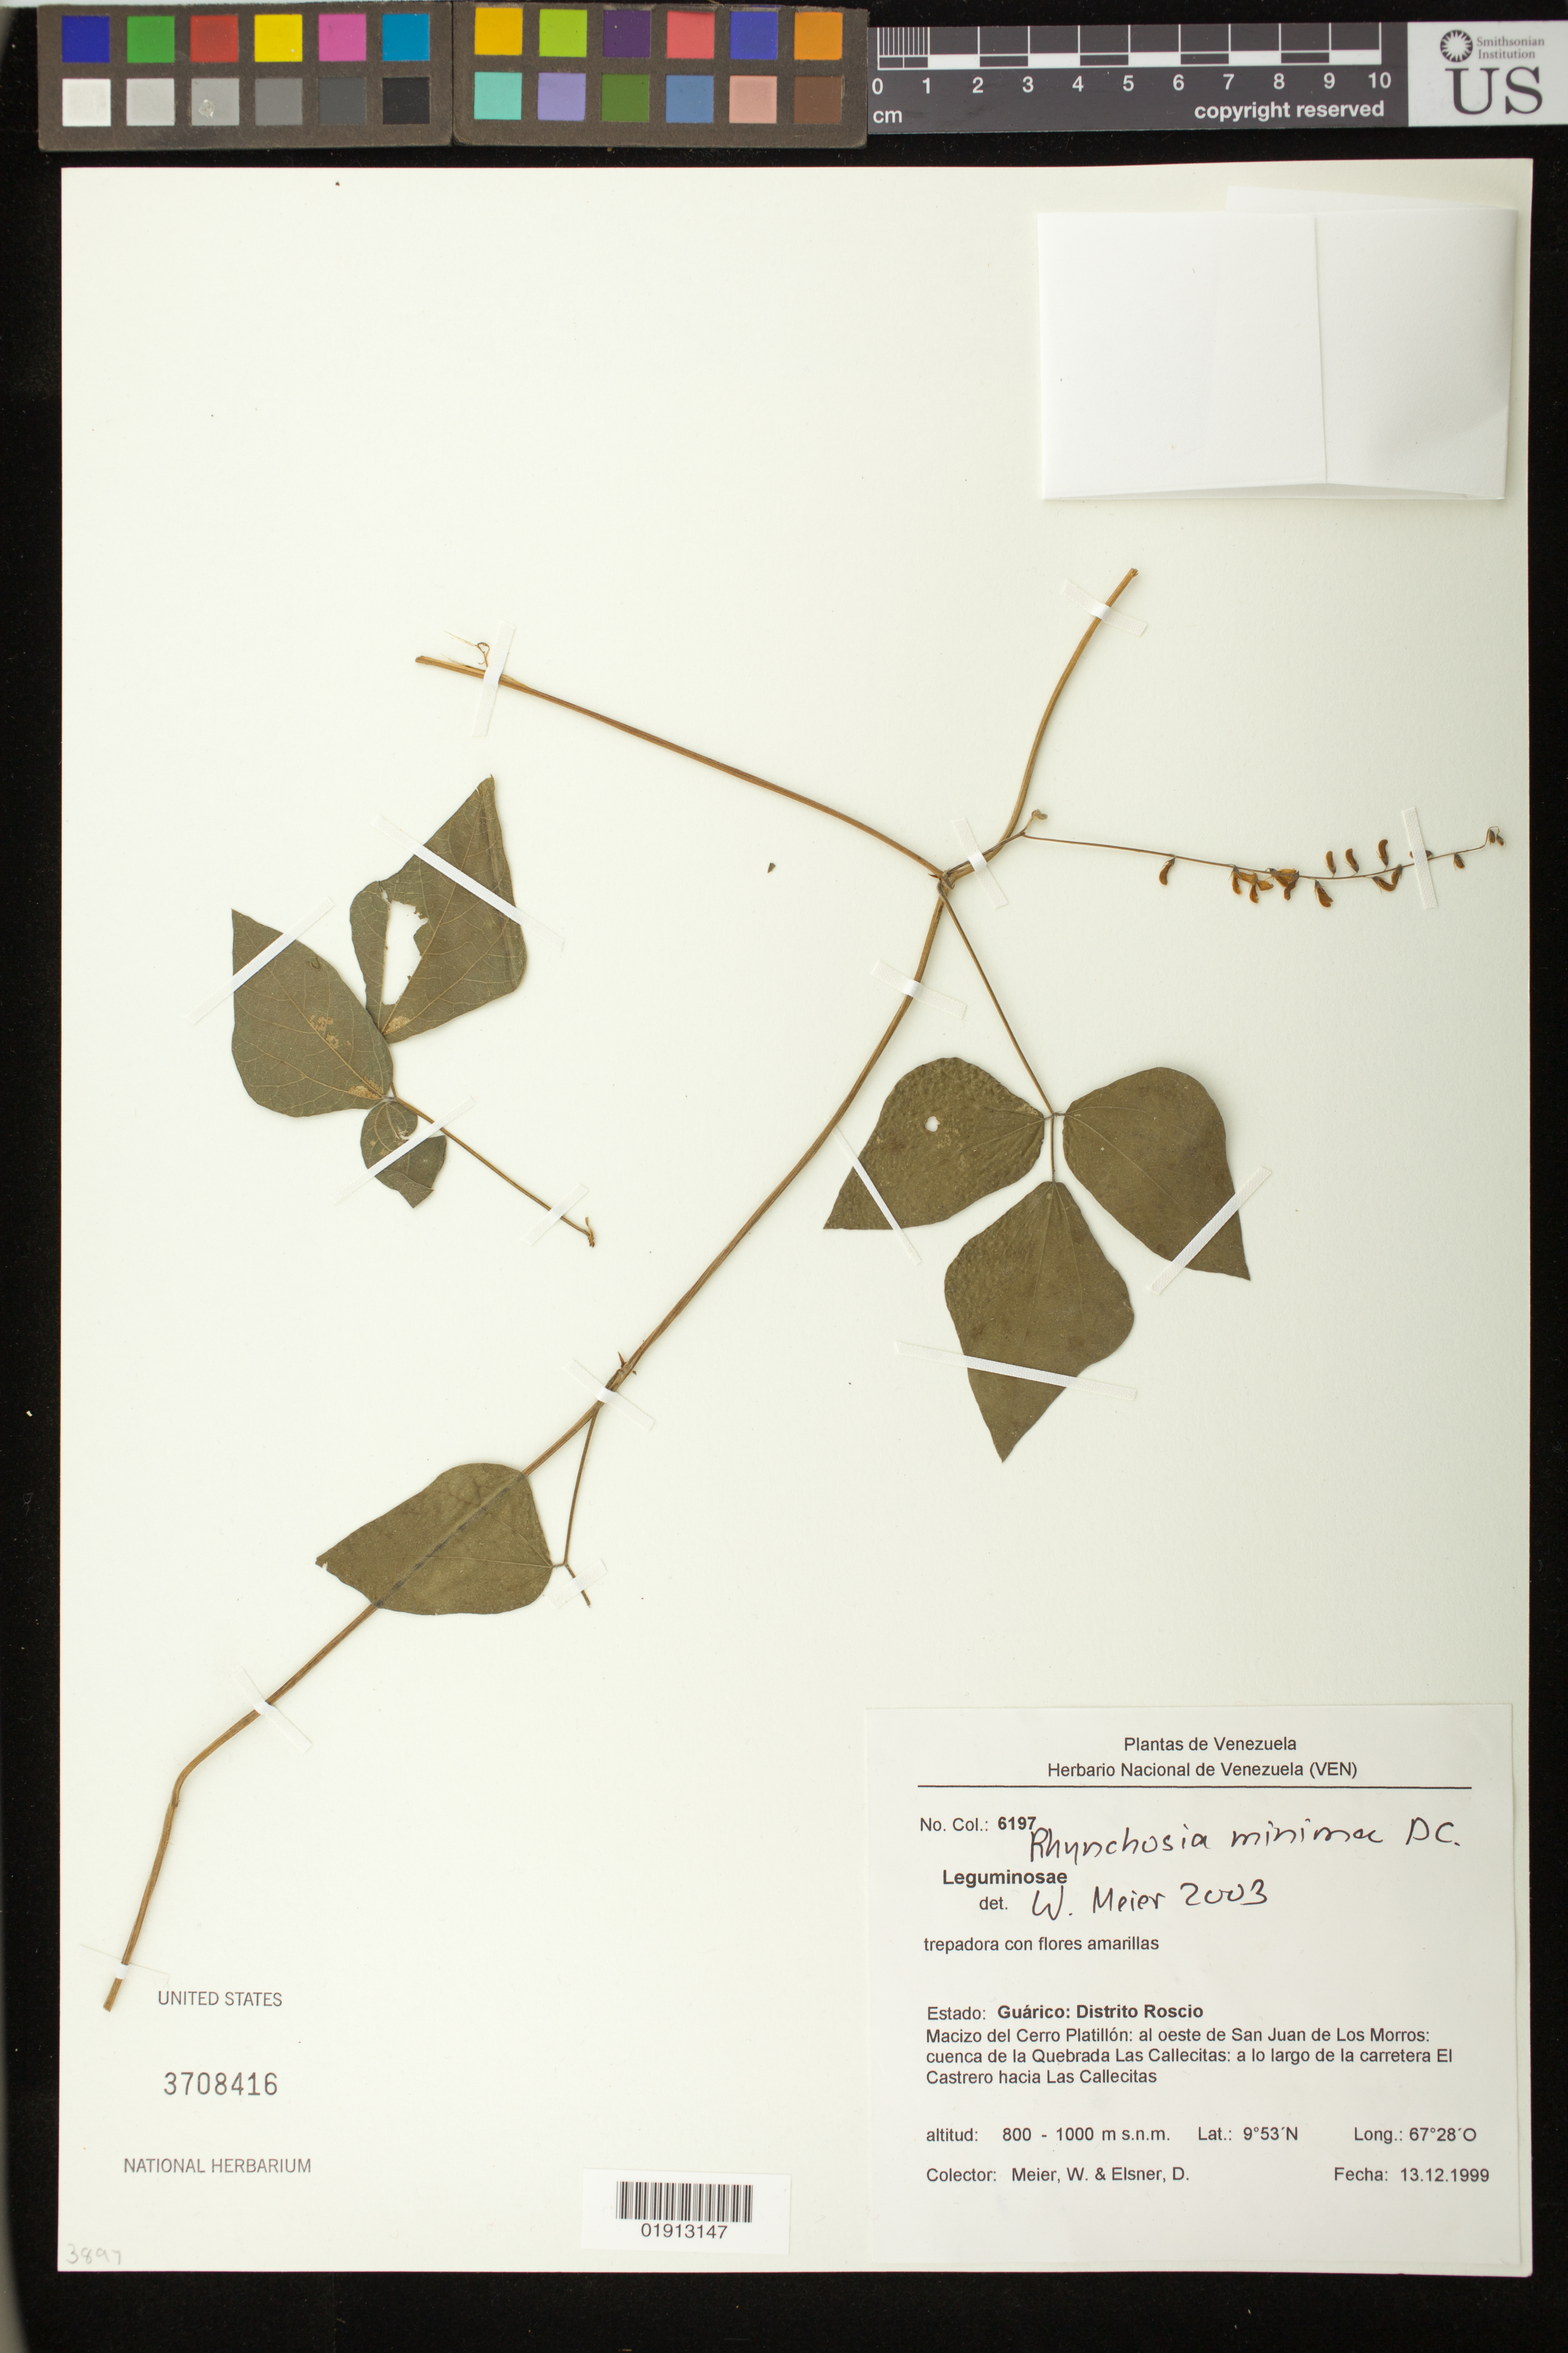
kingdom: Plantae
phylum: Tracheophyta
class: Magnoliopsida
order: Fabales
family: Fabaceae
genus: Rhynchosia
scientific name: Rhynchosia minima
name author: (L.) DC.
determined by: Meier, Winfried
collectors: W. Meier & D. Elsner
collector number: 6197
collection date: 1999-12-13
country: Venezuela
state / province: Guárico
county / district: Juan Germán Roscio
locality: Macizo del Cerro Platillon, al oeste de San Juan de Los Morros, cuenca de la Quebrada Las Callecitas, a lo largo de la carretera El Castrero hacia Las Callecitas.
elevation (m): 800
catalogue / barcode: US 3708416